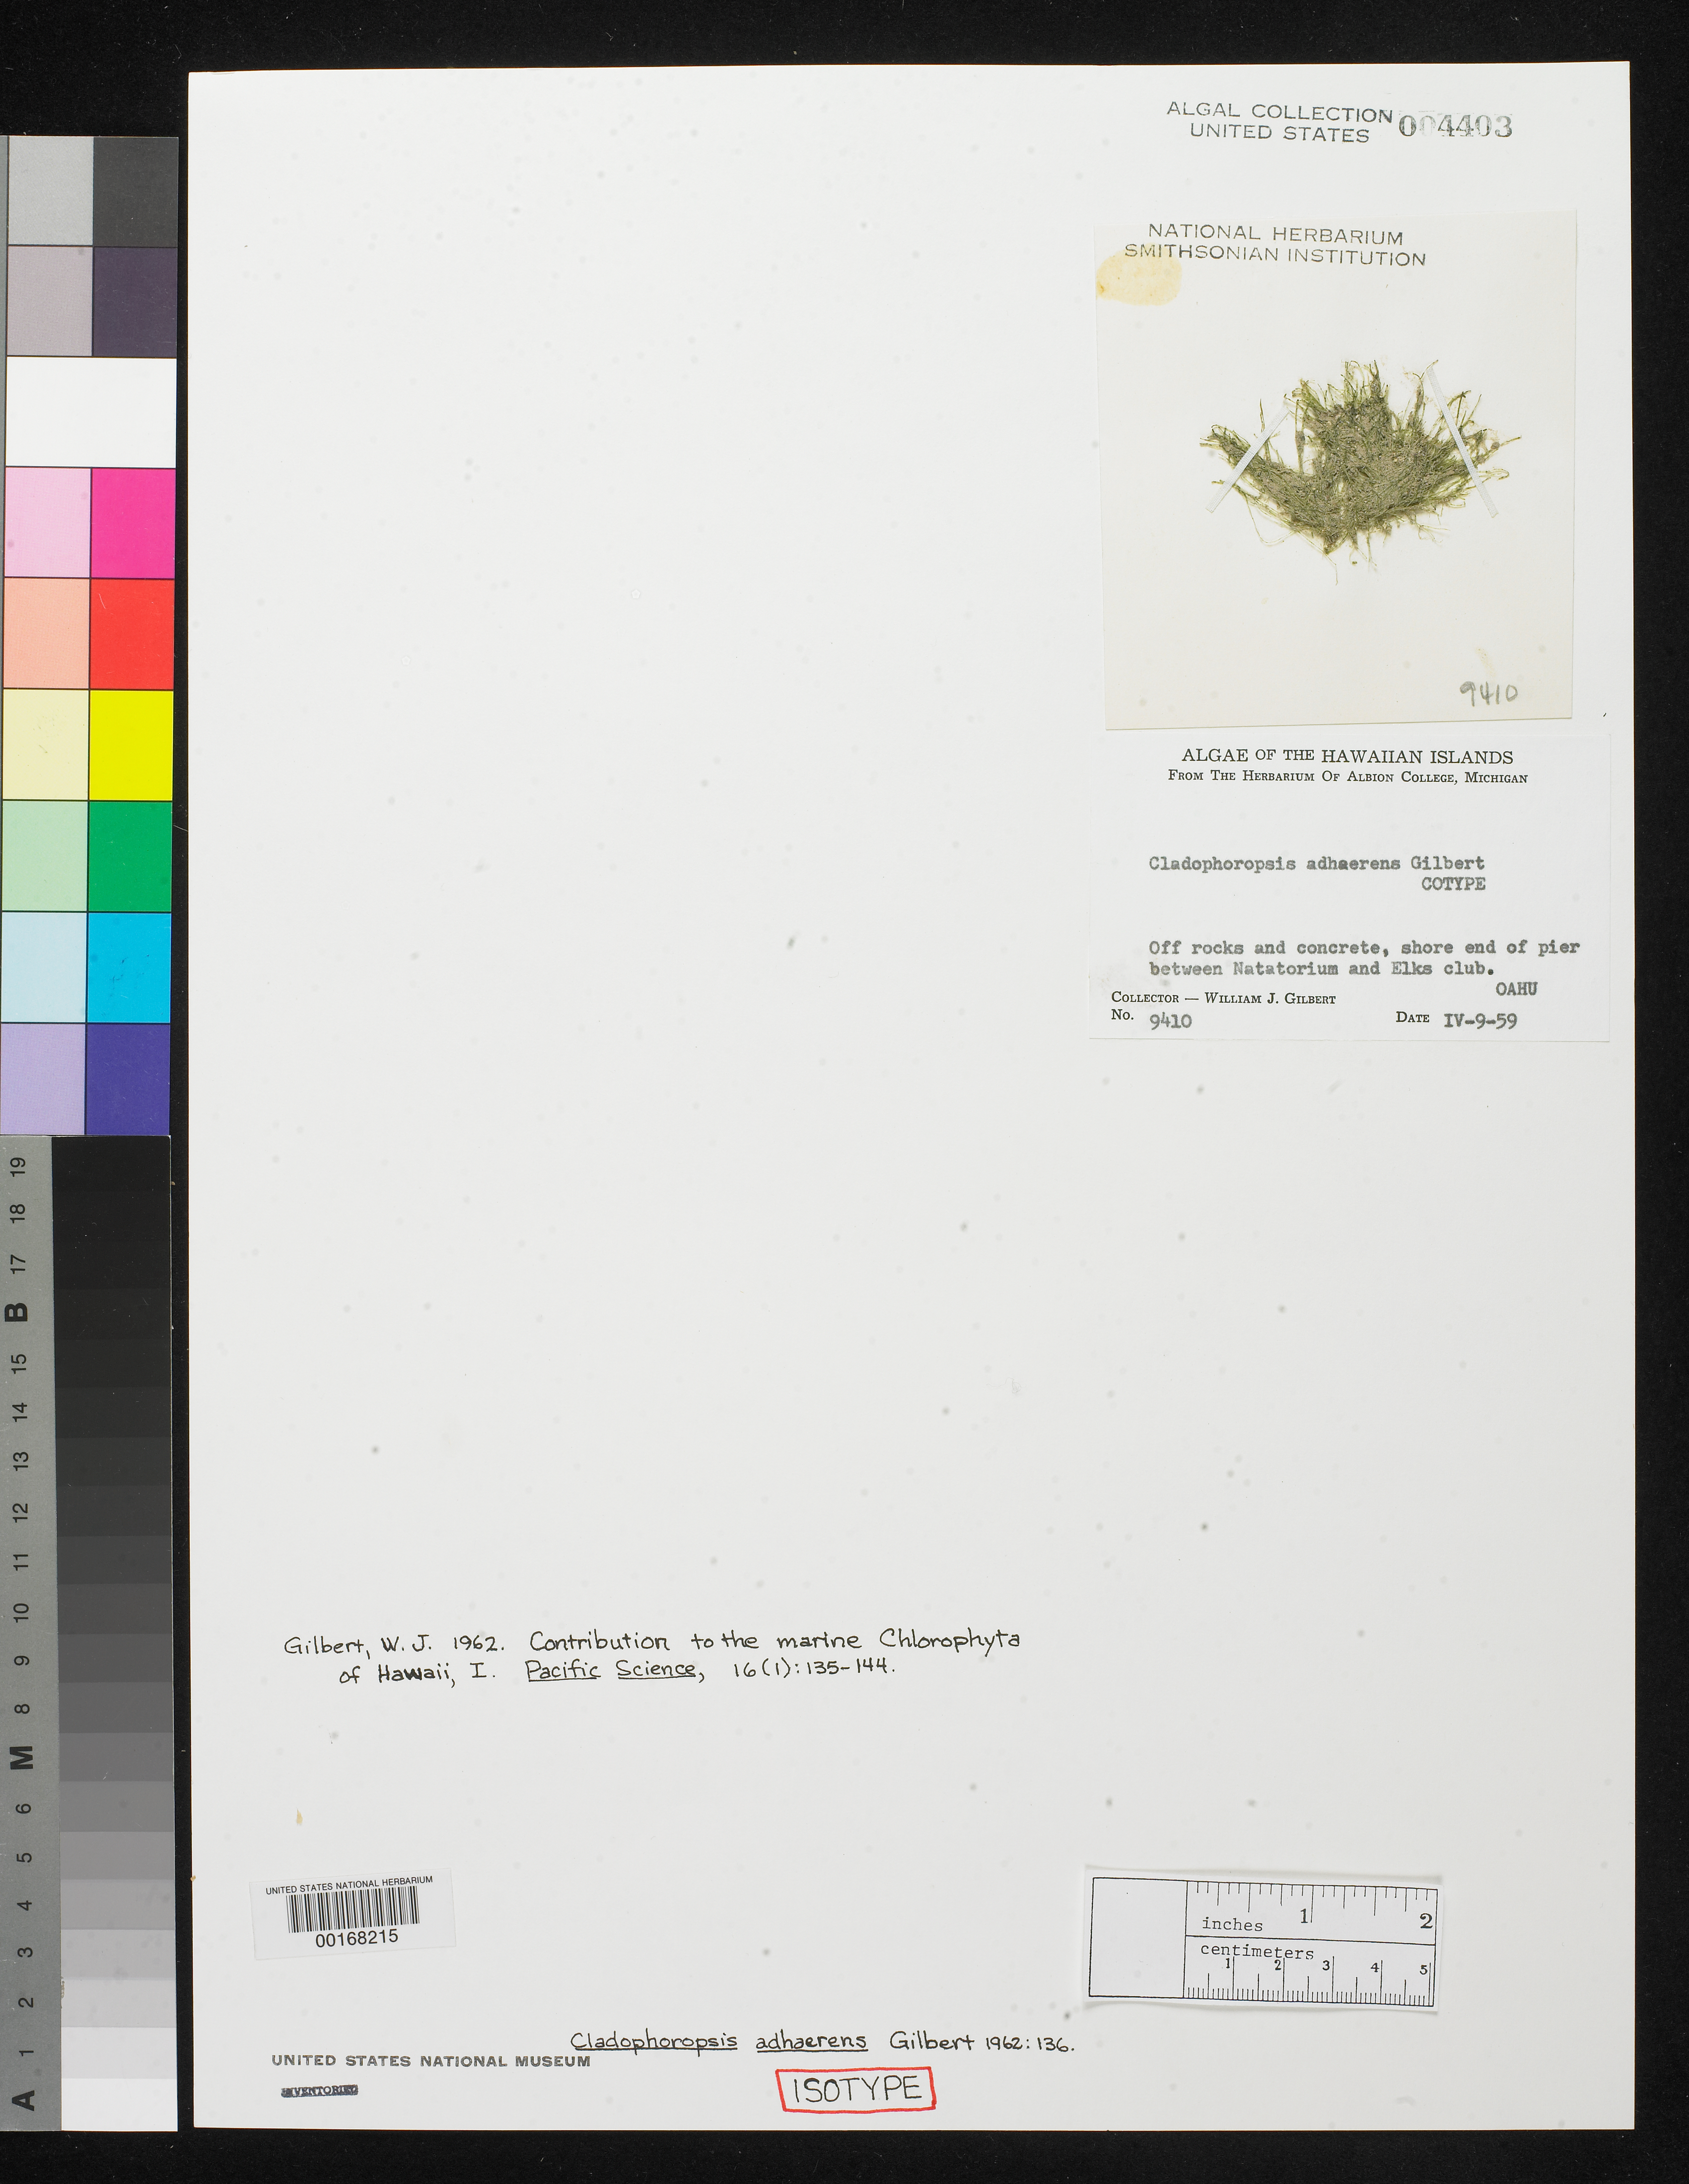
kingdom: Plantae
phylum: Chlorophyta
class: Ulvophyceae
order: Siphonocladales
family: Boodleaceae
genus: Cladophoropsis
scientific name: Cladophoropsis adhaerens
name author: W.J. Gilbert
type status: Isotype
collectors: W. J. Gilbert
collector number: WJG 9410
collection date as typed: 09 Apr 1959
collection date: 1959-04-09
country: United States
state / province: Hawaii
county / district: Honolulu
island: Oahu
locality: Waikiki, between Natatorium and Elks Club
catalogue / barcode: US 4403